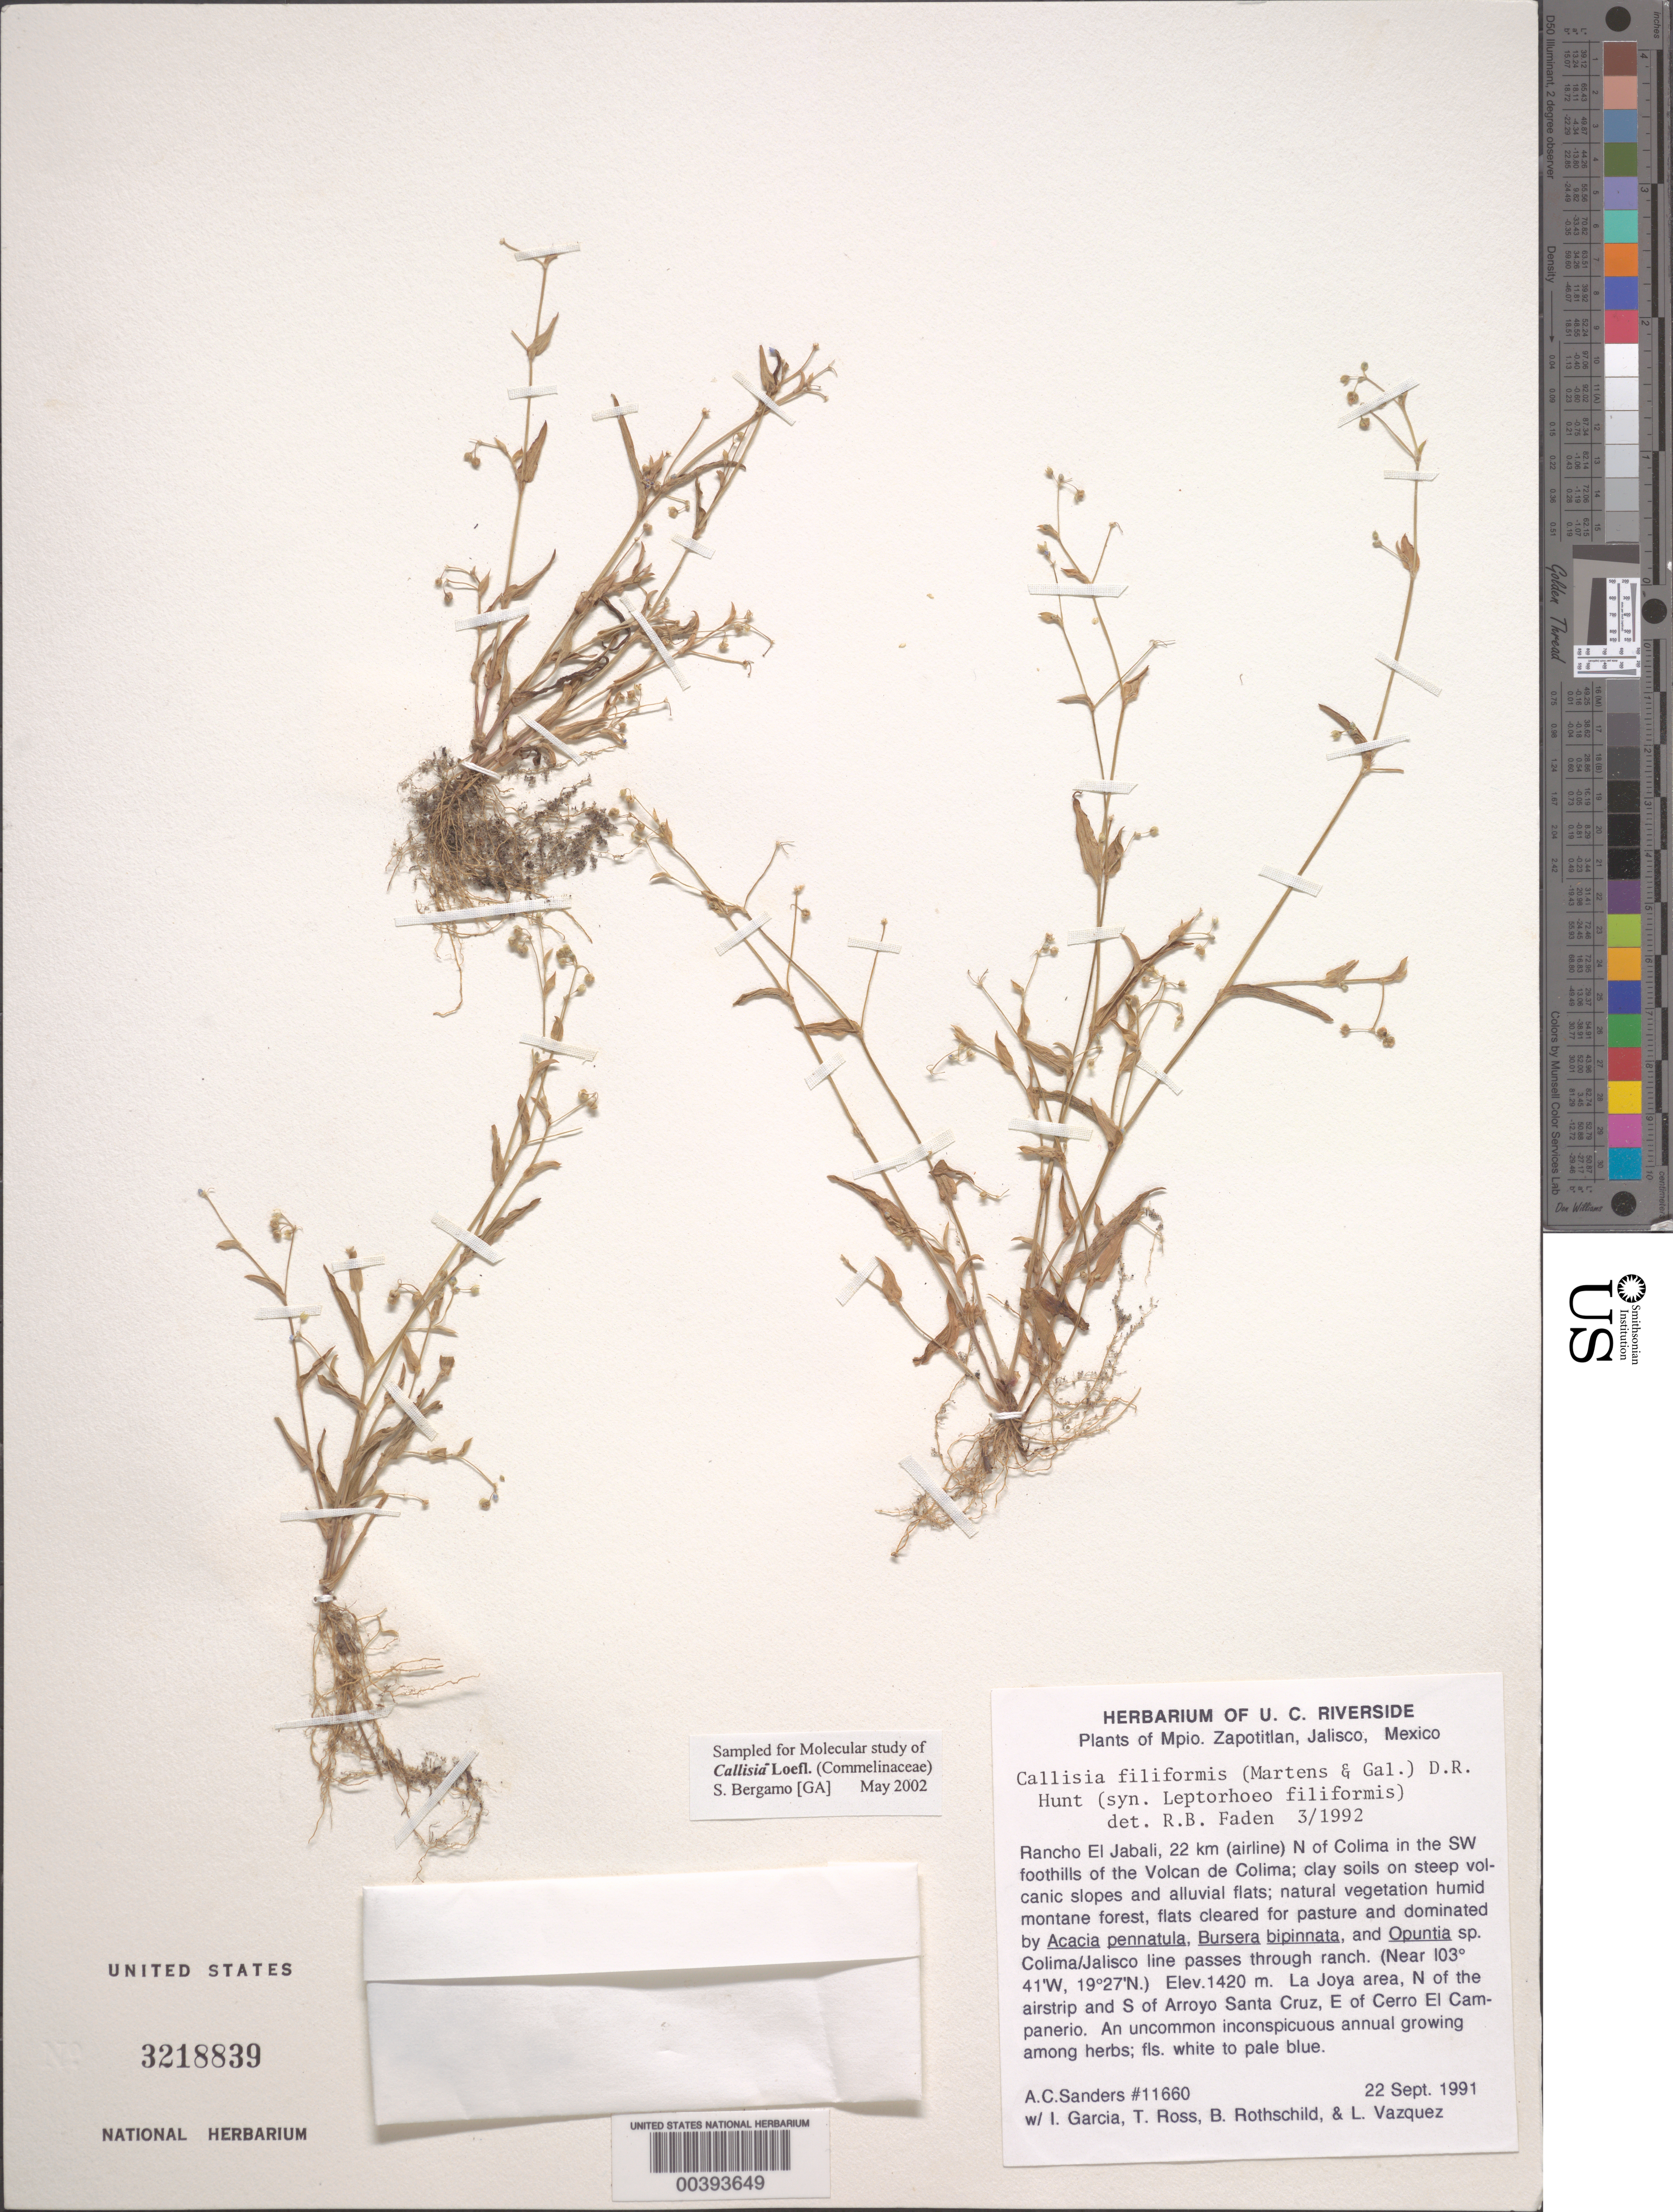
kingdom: Plantae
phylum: Tracheophyta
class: Liliopsida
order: Commelinales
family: Commelinaceae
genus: Callisia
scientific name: Callisia filiformis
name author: (M. Martens & Galeotti) D.R. Hunt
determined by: Faden, Robert B., (US), Smithsonian Institution - National Museum of Natural History (UNITED STATES)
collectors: A. Sanders, I. Garcia, T. Ross, B. Rothschild & L. Vazquez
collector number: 11660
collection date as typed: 22 Sep 1991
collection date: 1991-09-22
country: Mexico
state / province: Jalisco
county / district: Zapotitlán de Vadillo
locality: Zapotitlan Mun., Rancho El Jabali, 22 km N of Colima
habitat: Humid montane forest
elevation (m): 1420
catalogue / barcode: US 3218839